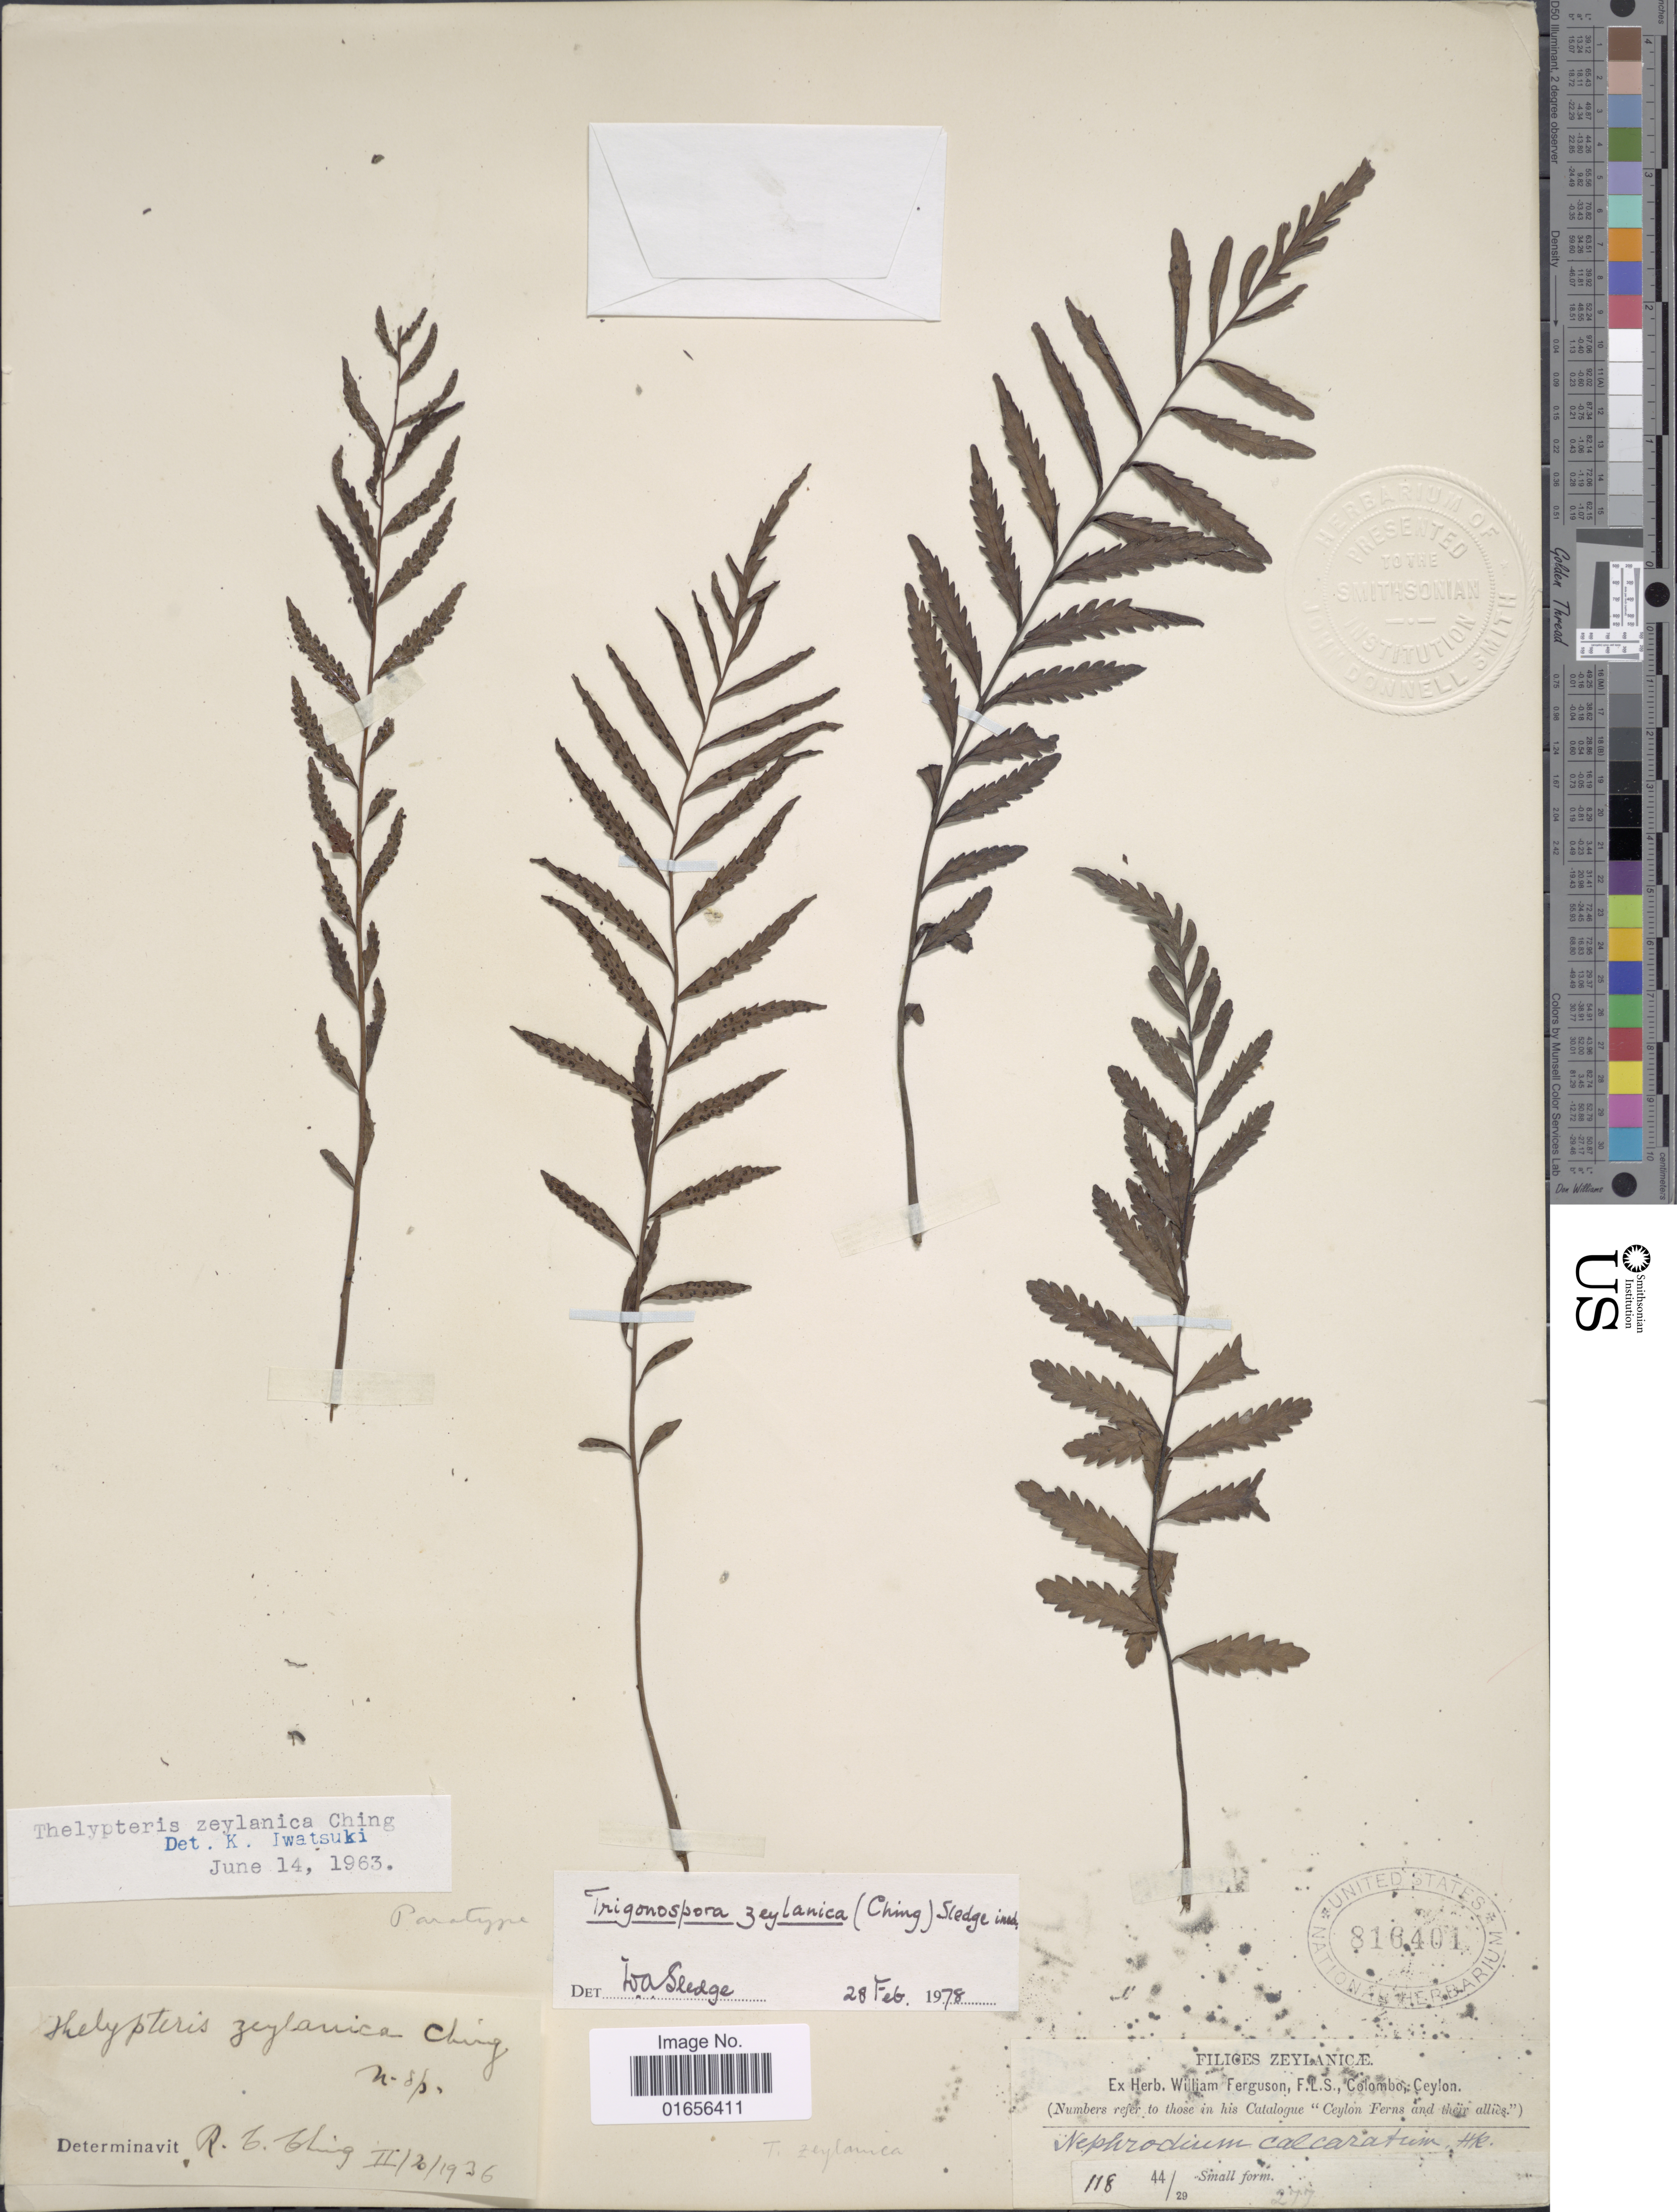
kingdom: Plantae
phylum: Tracheophyta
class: Polypodiopsida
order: Polypodiales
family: Thelypteridaceae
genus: Trigonospora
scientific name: Trigonospora ciliata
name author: (Benth.) Holttum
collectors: ex herb. William Ferguson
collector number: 118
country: Sri Lanka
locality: Zeylanicae, Ceylon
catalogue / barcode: US 816401